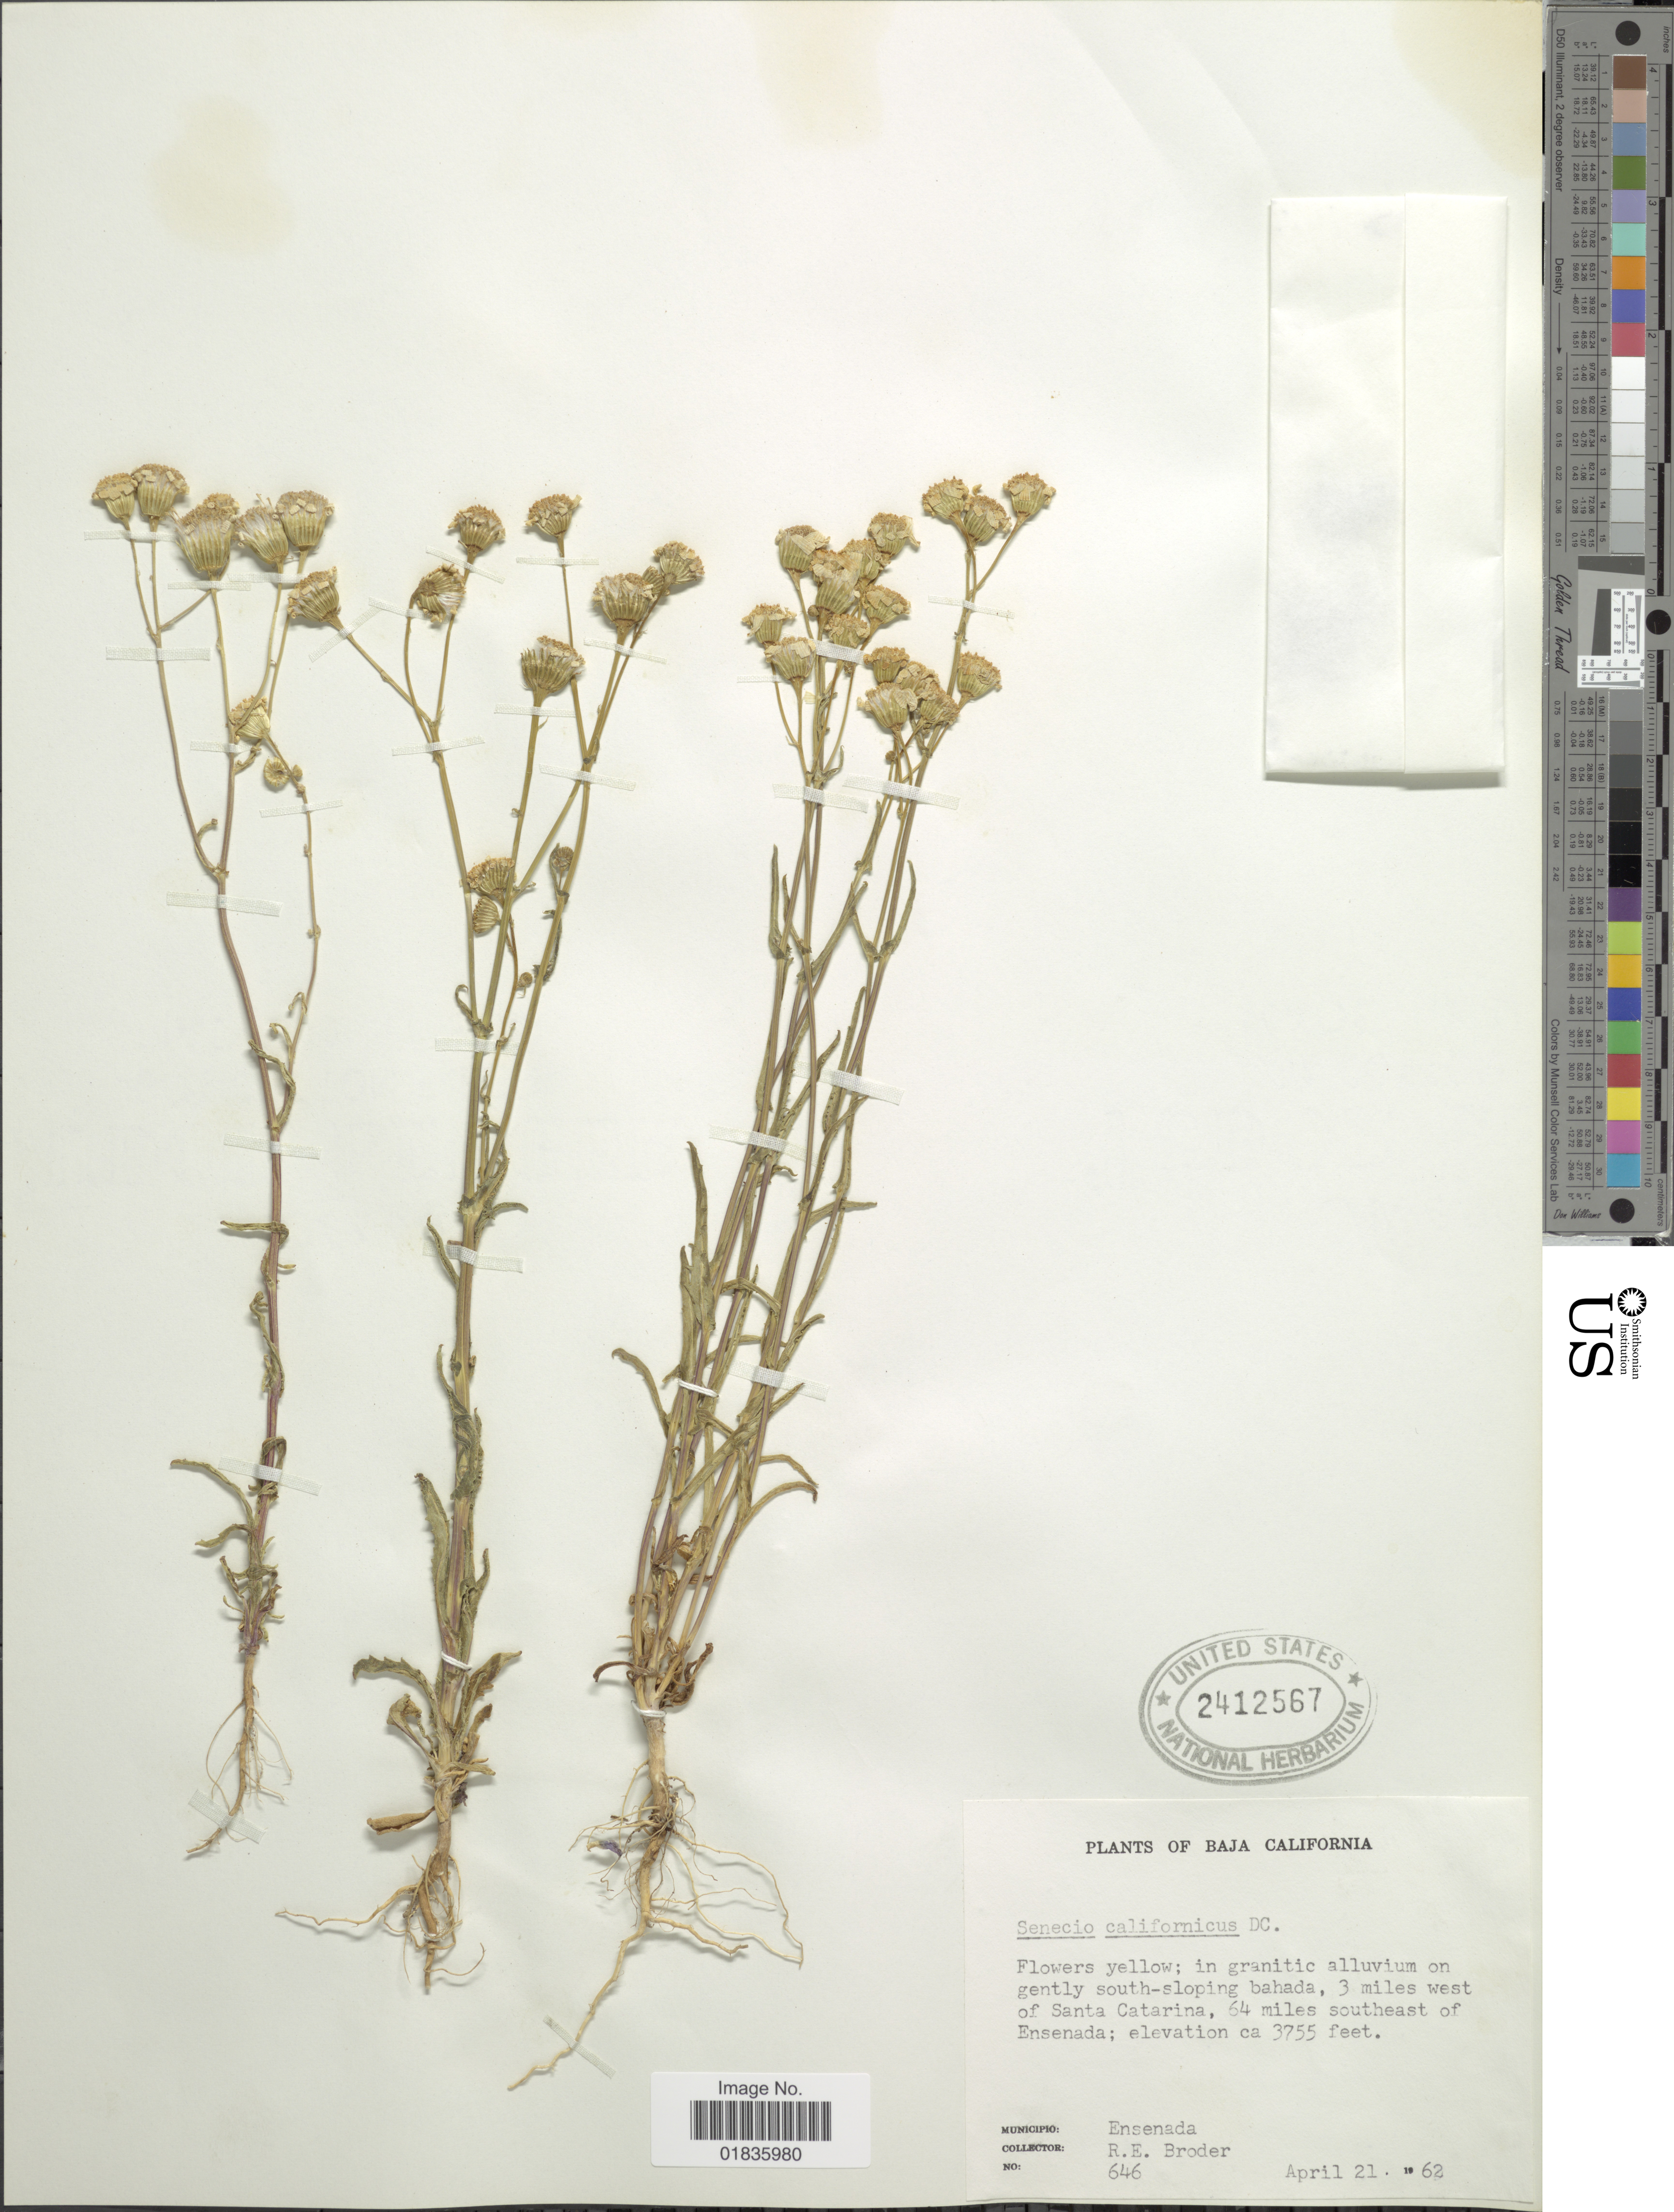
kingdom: Plantae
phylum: Tracheophyta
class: Magnoliopsida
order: Asterales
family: Asteraceae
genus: Senecio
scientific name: Senecio californicus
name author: DC.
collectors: R. Broder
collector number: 646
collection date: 1962-04-21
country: Mexico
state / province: Baja California Norte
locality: On gently south-sloping bahada, 3 miles west of Santa Catarina, 34 miles southeast of Ensenada.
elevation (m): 1145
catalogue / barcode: US 2412567